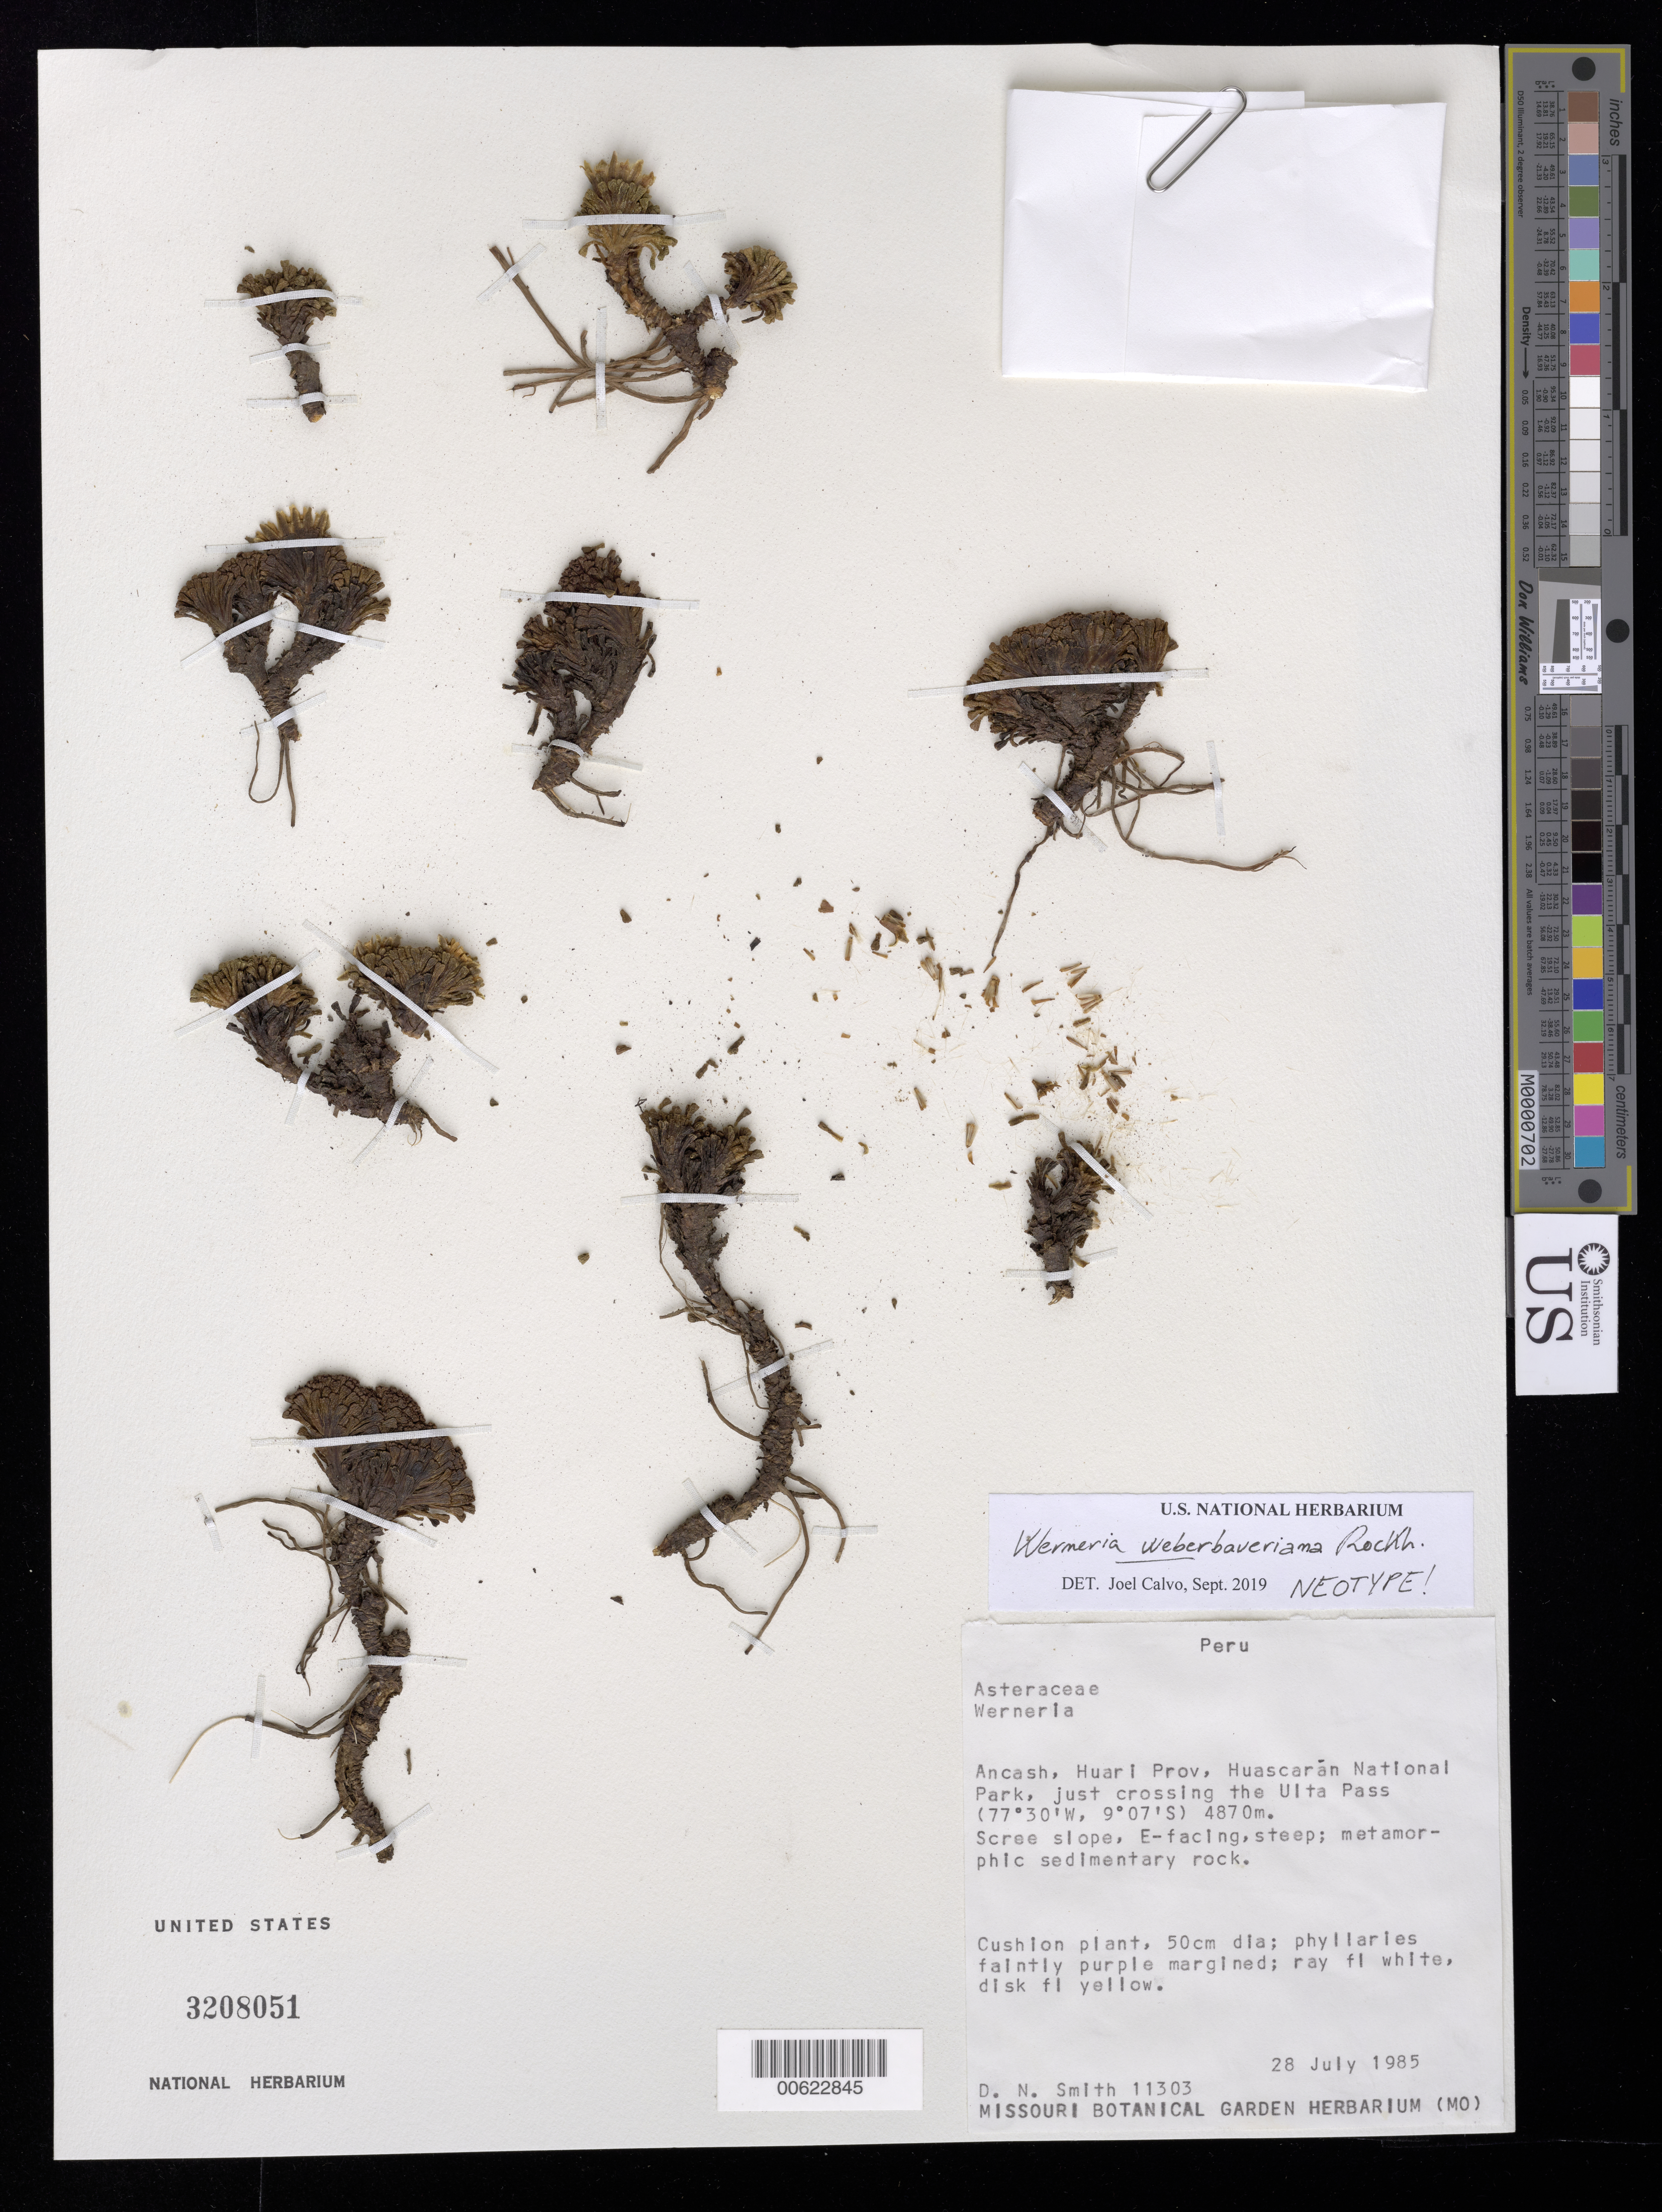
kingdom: Plantae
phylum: Tracheophyta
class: Magnoliopsida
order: Asterales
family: Asteraceae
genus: Werneria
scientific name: Werneria weberbaueriana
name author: Rockh.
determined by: Calvo, Joel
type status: Neotype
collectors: D. Smith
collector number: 11303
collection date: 1985-07-28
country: Peru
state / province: Ancash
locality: Huari, Huascarán National Park, just crossing the Ulta Pass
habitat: Scree slope, E-facing, steep; metamorphic sedimentary rock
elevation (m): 4870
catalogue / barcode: US 3208051